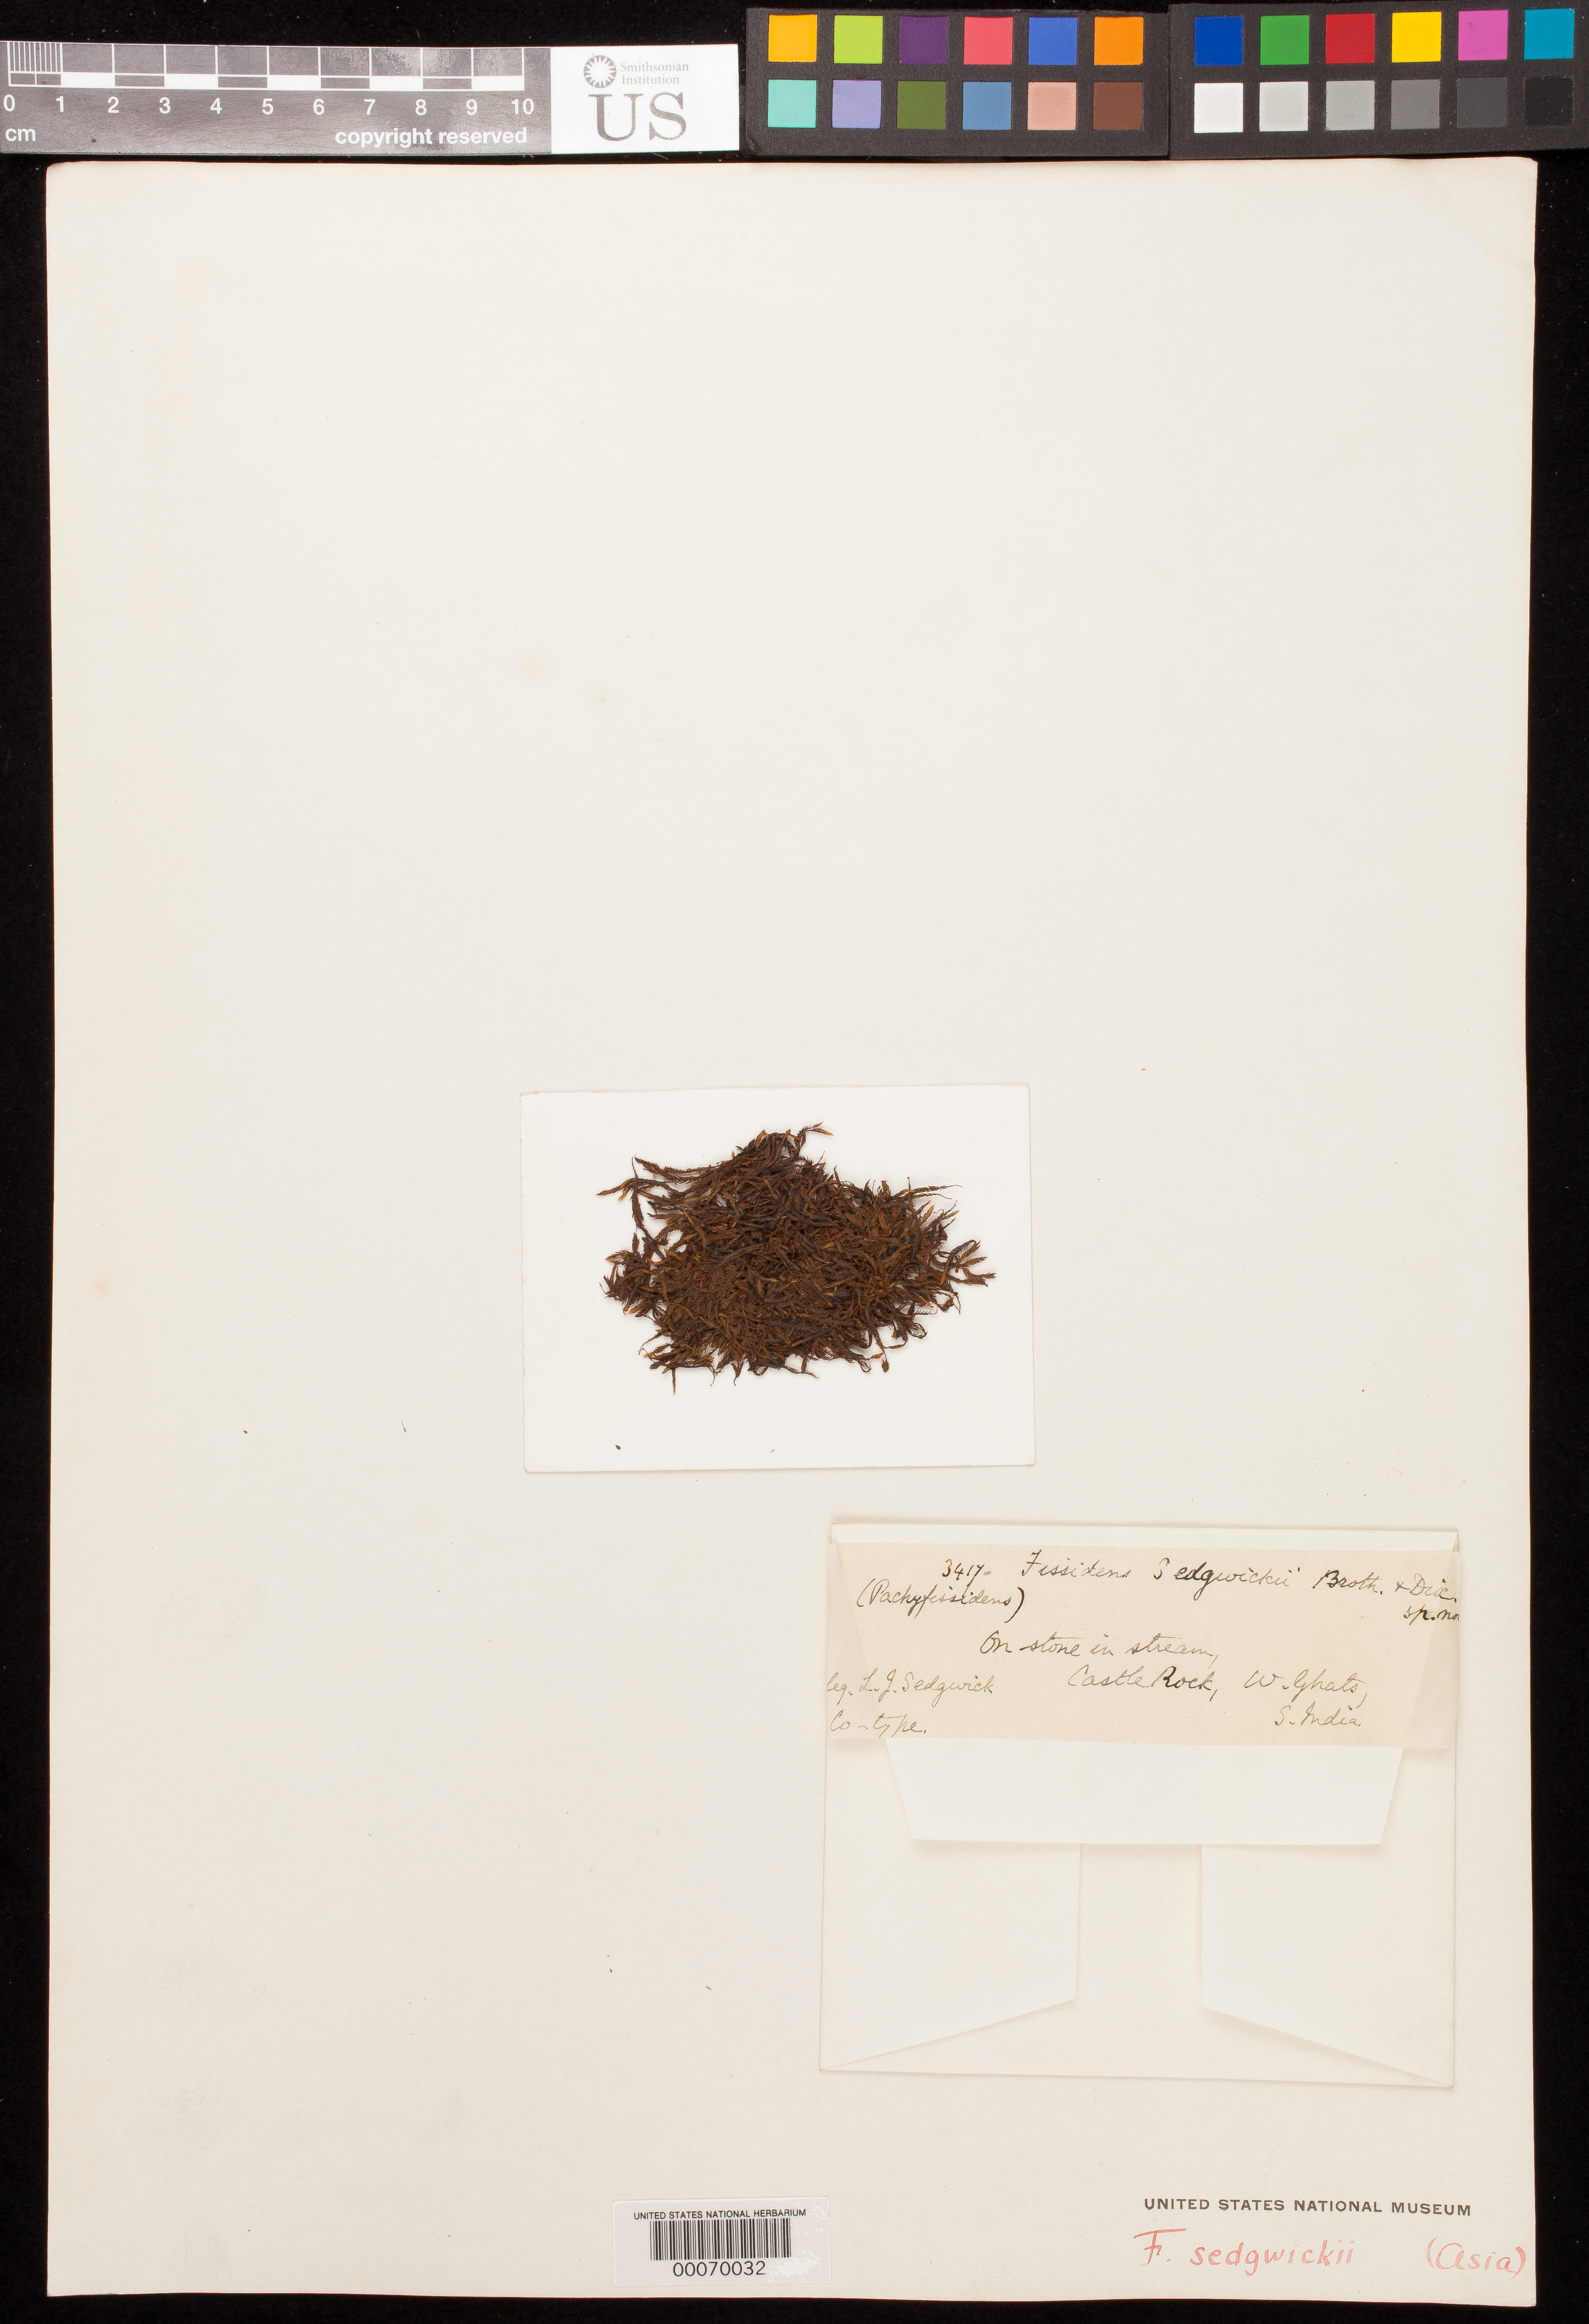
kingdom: Plantae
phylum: Bryophyta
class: Bryopsida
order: Dicranales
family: Fissidentaceae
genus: Fissidens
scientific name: Fissidens sedgwickii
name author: Broth. & Dixon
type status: Type Collection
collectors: L. Sedgwick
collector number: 3417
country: India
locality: Castle Rock, W. Ghats.